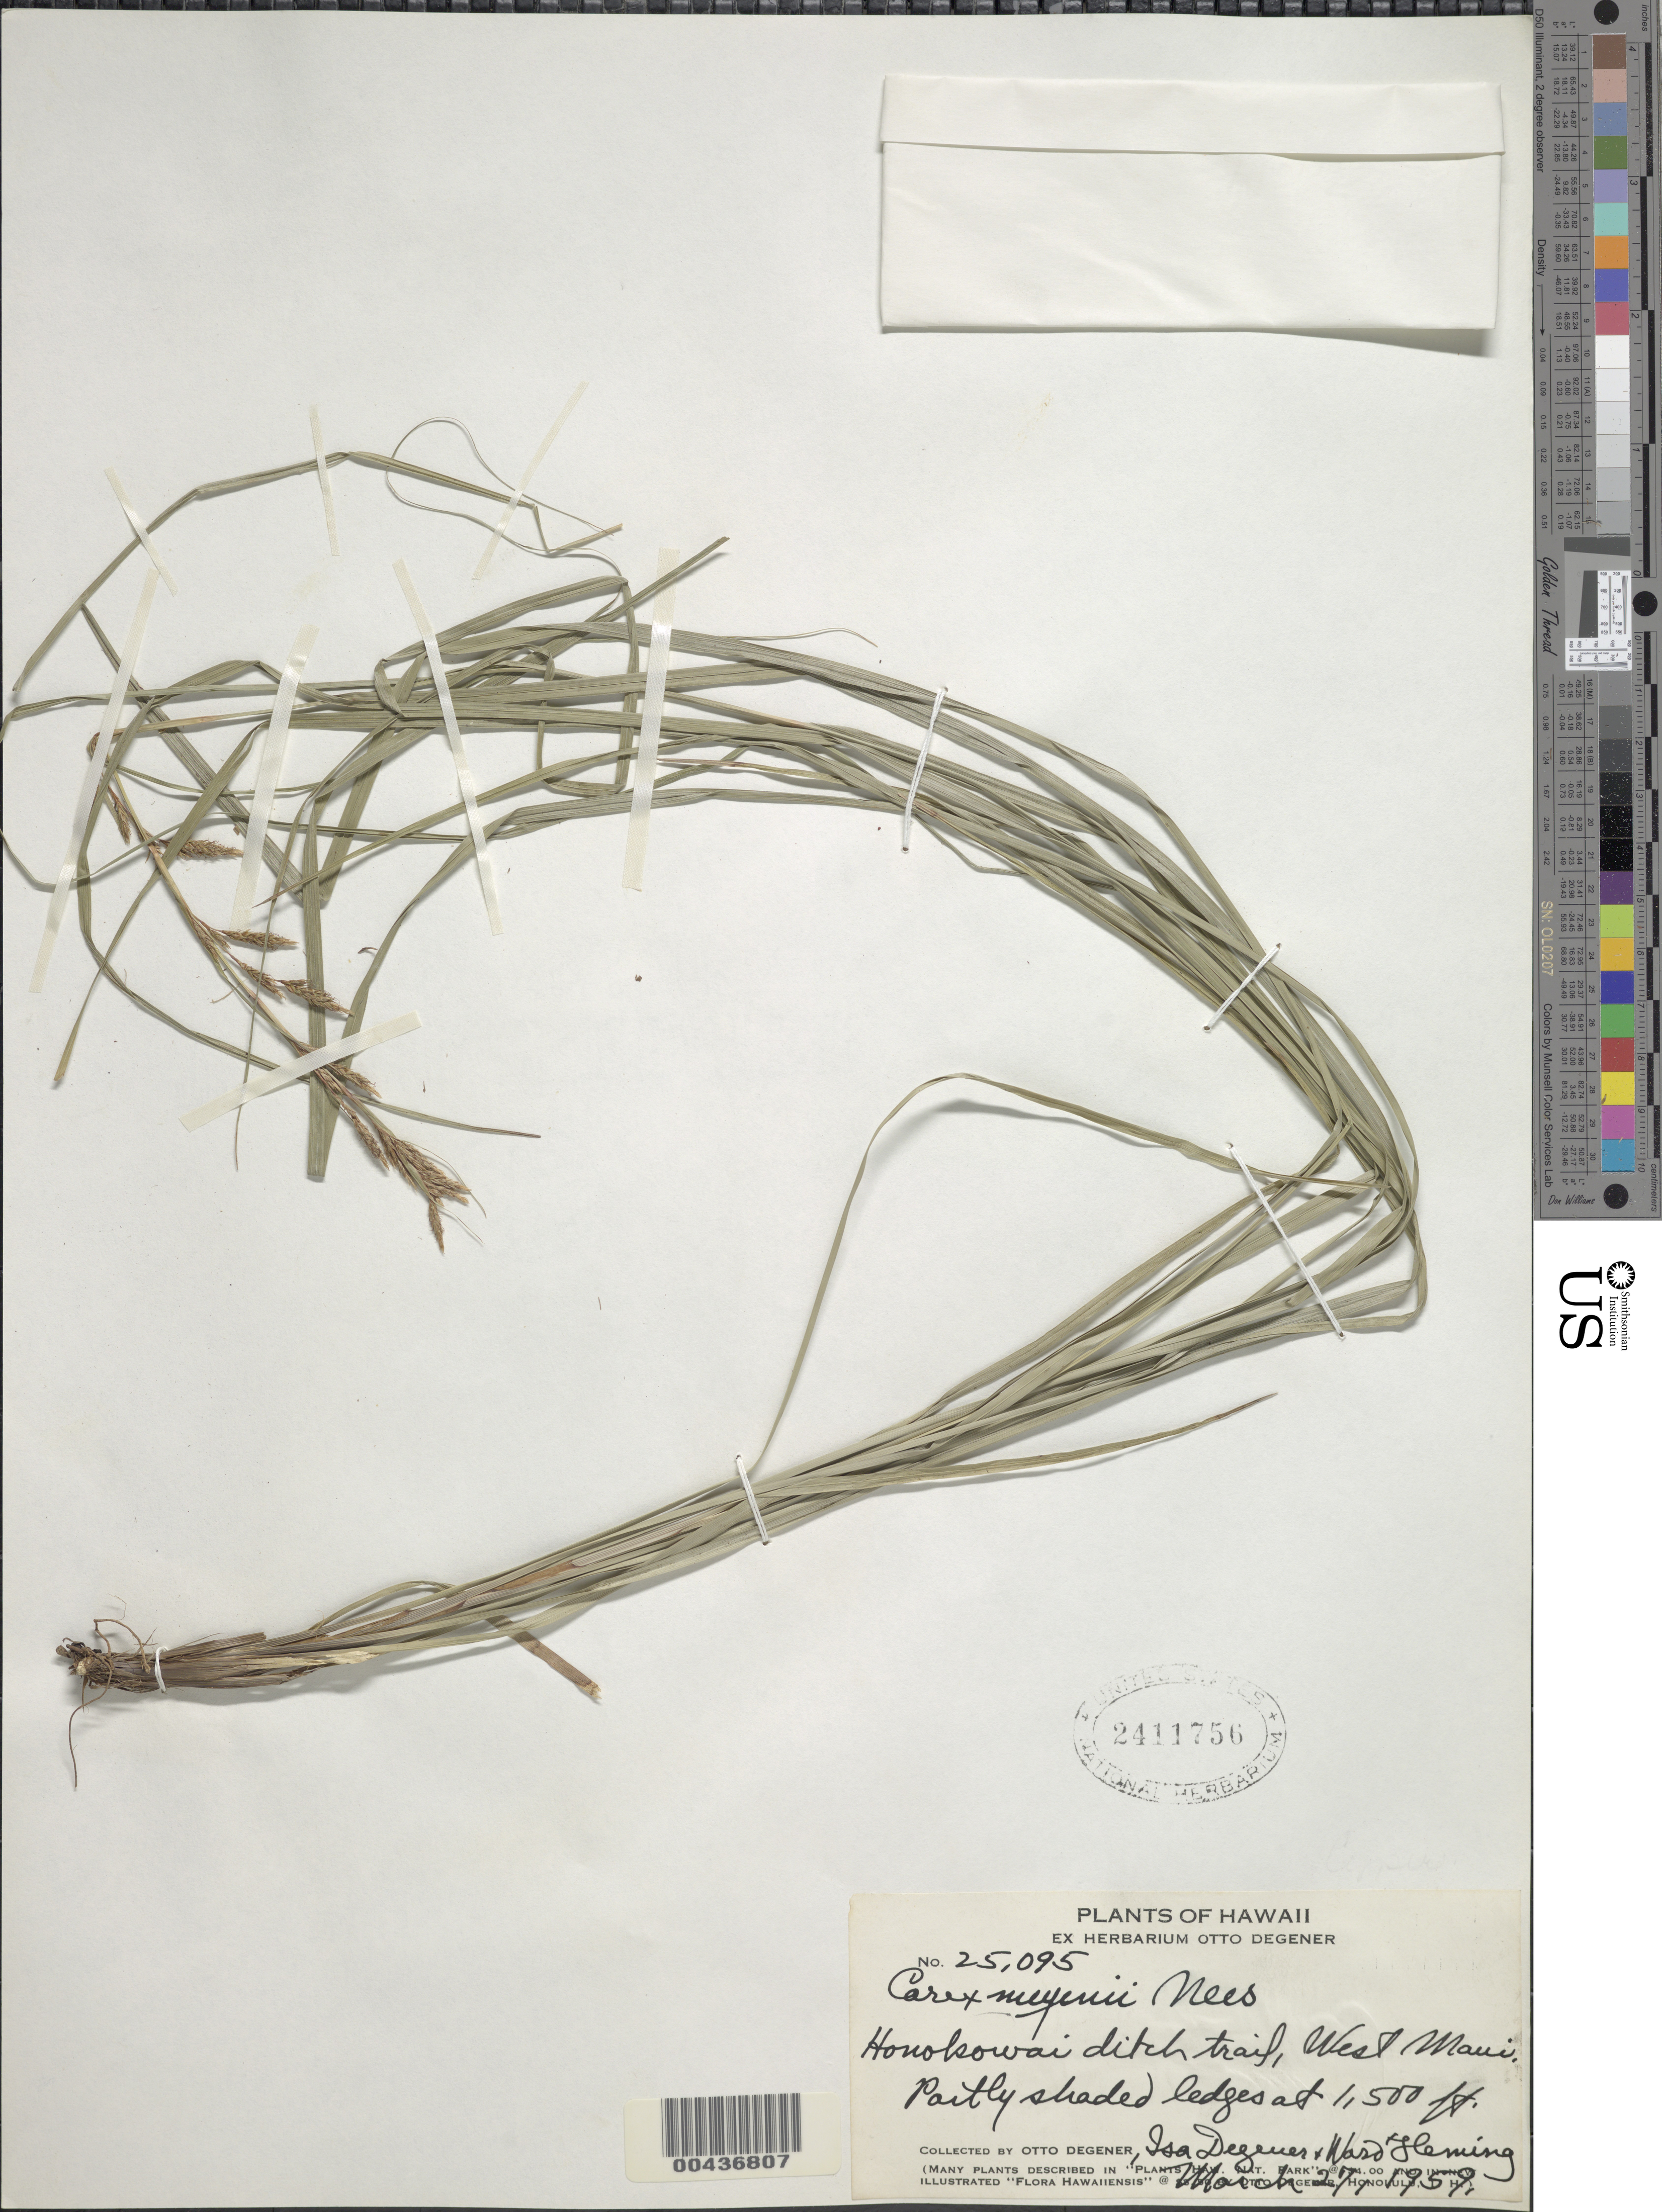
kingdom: Plantae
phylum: Tracheophyta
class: Liliopsida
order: Poales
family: Cyperaceae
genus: Carex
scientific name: Carex meyenii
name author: Nees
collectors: O. Degener, I. Degener & W. Fleming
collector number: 25095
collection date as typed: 27 Mar 1959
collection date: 1959-03-27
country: United States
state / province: Hawaii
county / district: Maui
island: Maui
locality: Honokowai ditch trail, West Maui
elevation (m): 457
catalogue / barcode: US 2411756